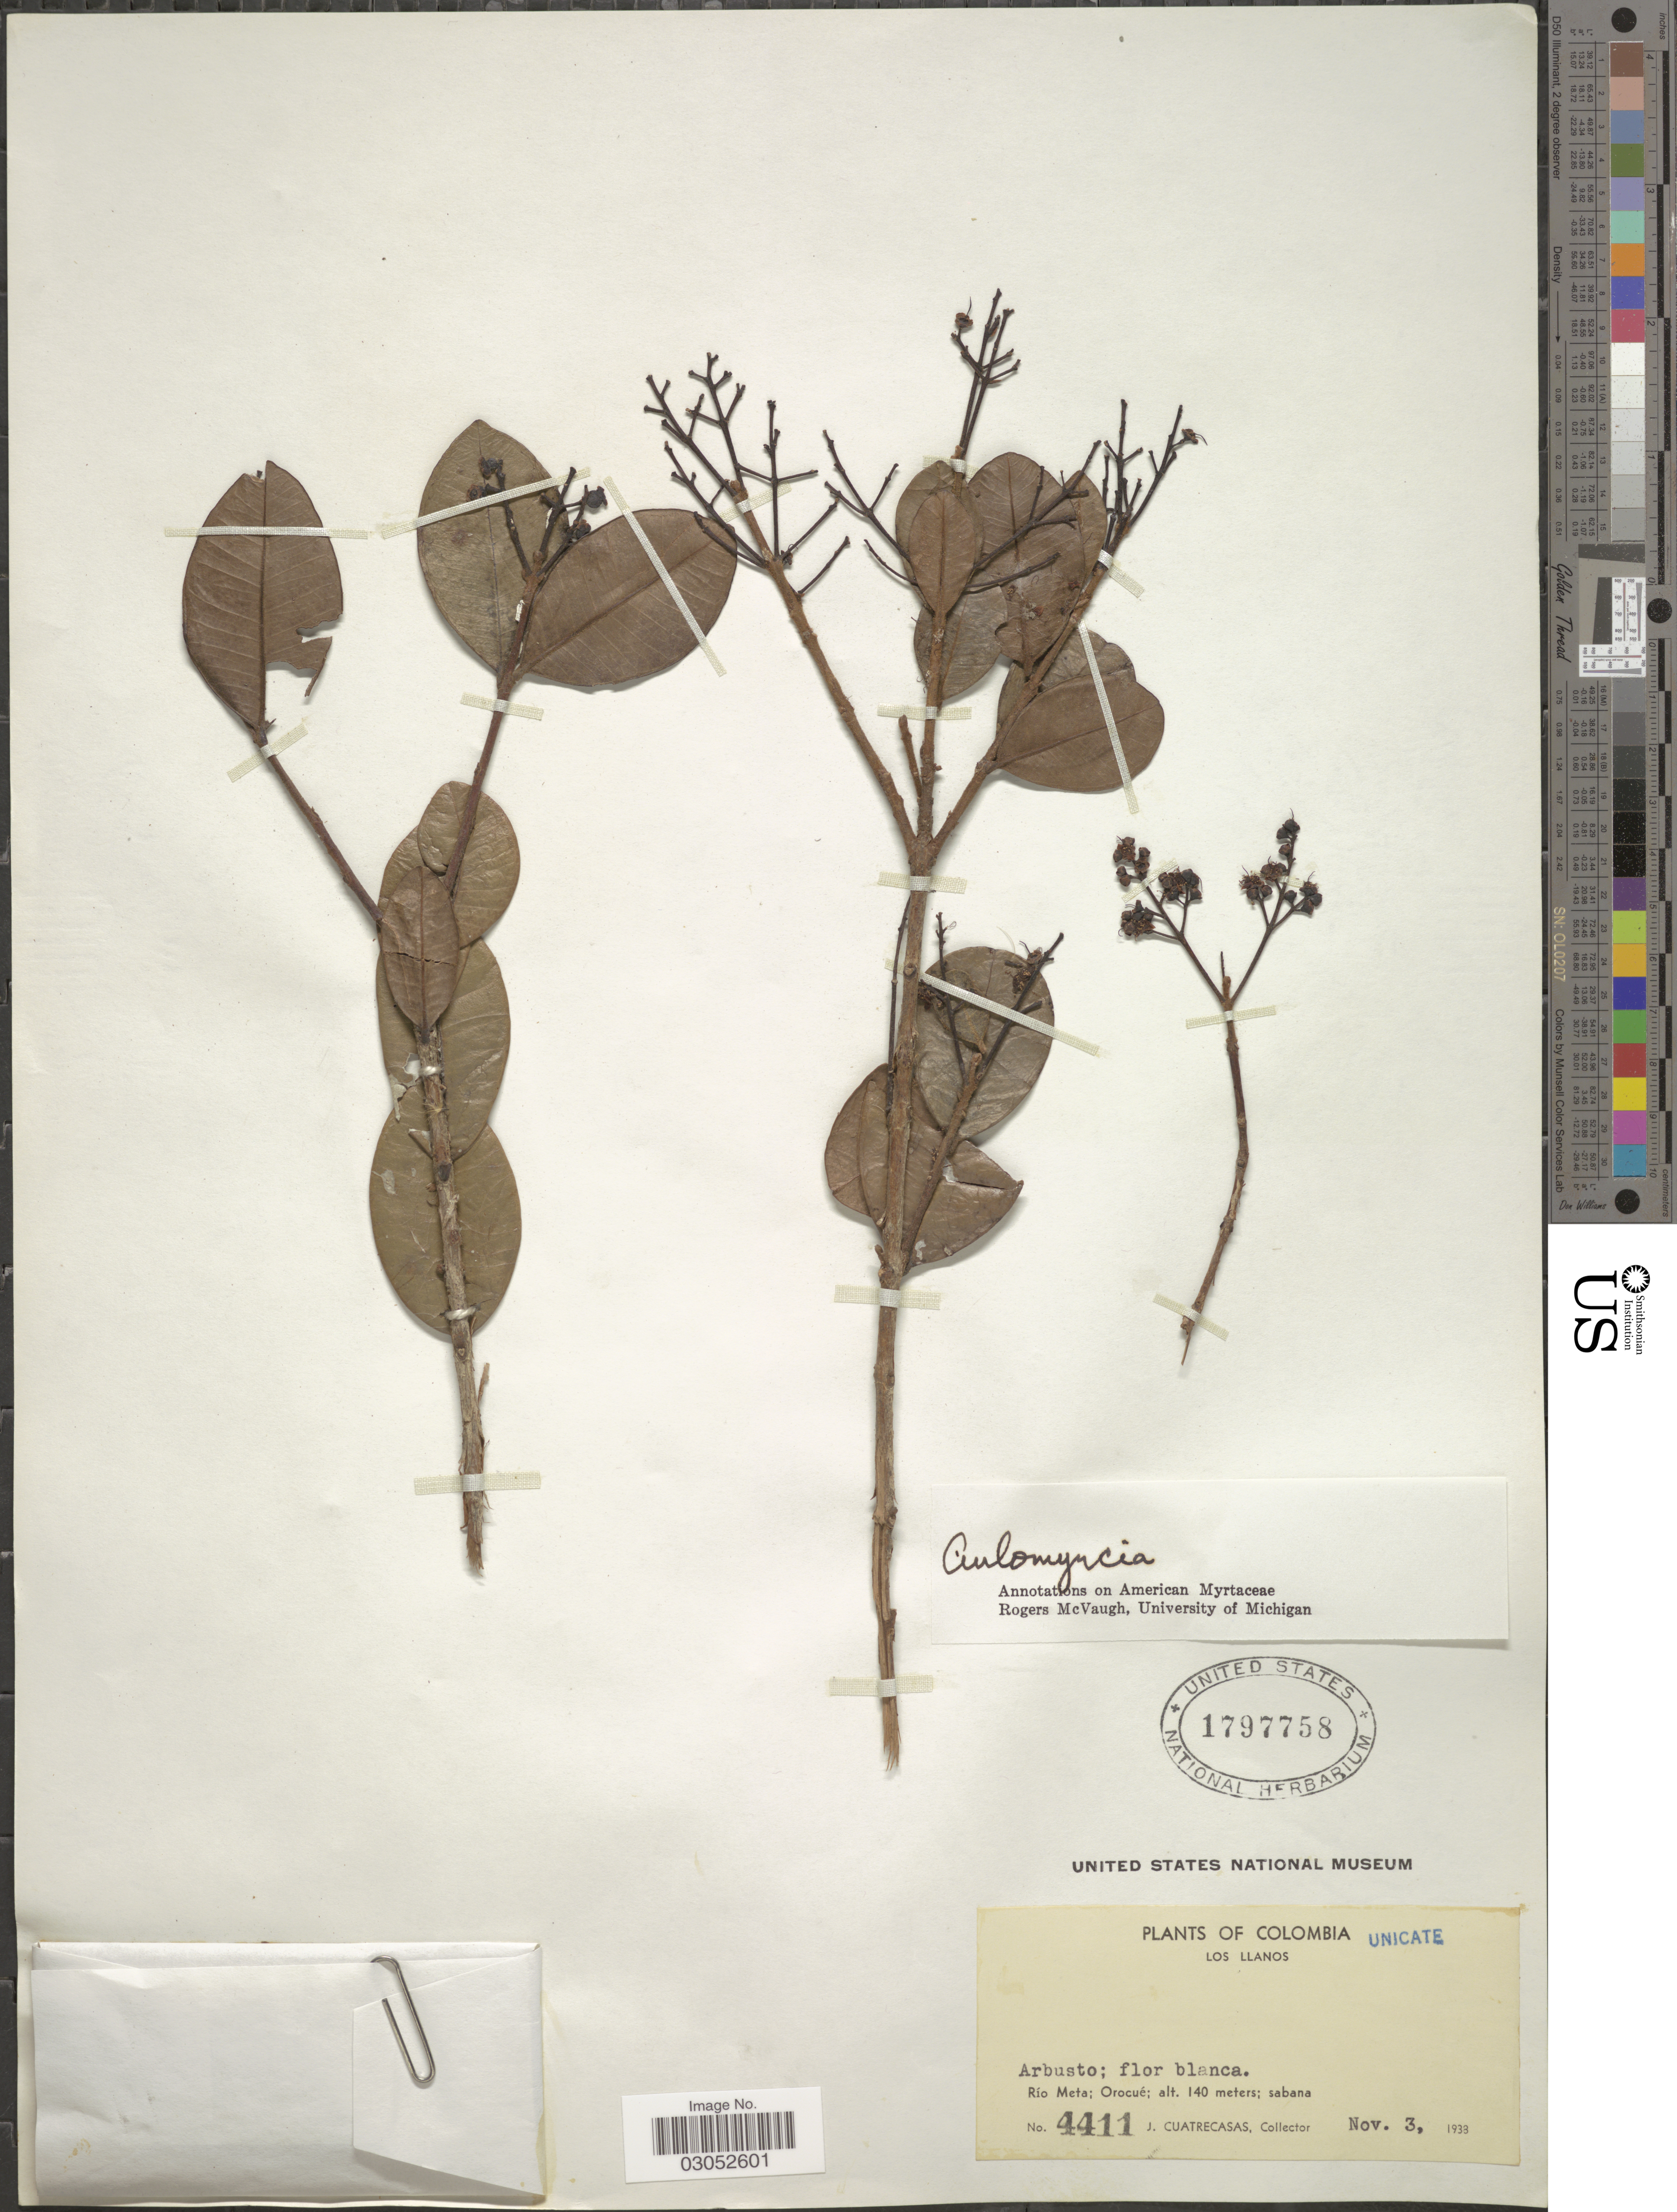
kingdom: Plantae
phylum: Tracheophyta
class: Magnoliopsida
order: Myrtales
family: Myrtaceae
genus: Myrcia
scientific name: Myrcia sp.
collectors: J. Cuatrecasas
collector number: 4411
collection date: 1938-11-03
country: Colombia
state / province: Meta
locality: Los Llanos. Río Meta; Orocué.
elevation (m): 140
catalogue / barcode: US 1797758